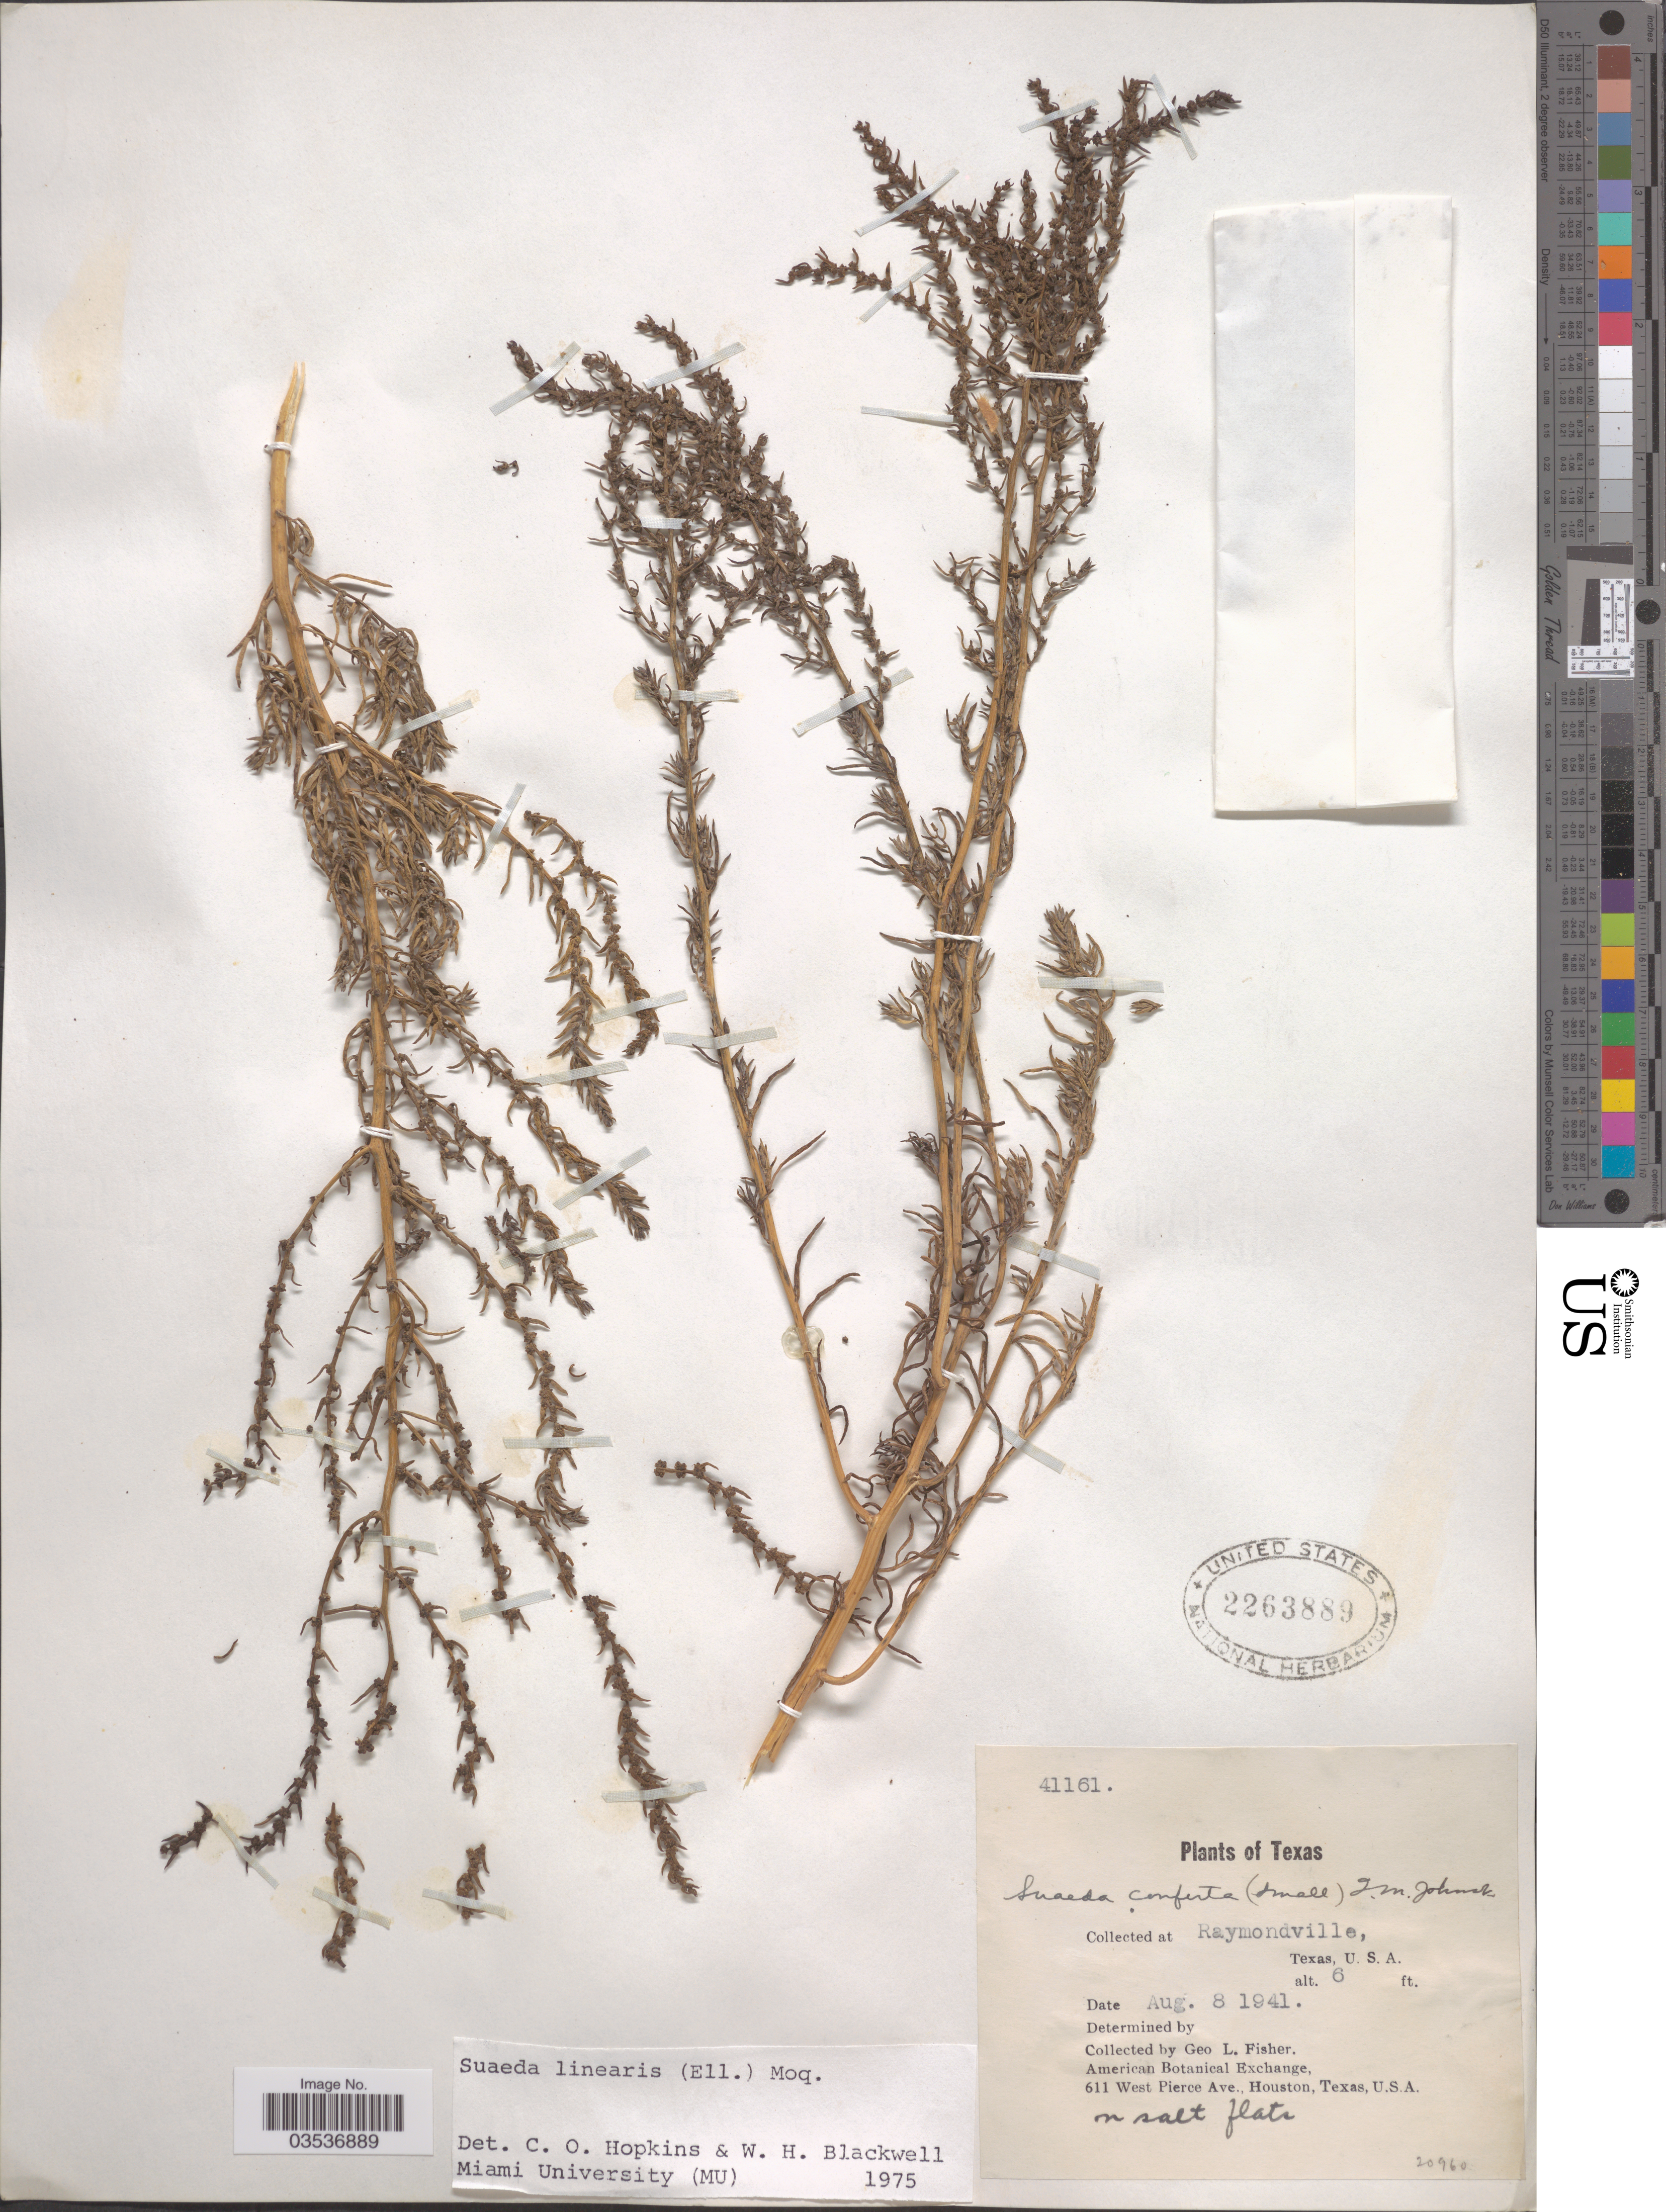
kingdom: Plantae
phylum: Tracheophyta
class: Magnoliopsida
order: Caryophyllales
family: Amaranthaceae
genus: Dondia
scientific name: Dondia linearis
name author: (Elliott) A. Heller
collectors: G. L. Fisher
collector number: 41161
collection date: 1941-08-08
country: United States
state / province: Texas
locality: At Raymondville.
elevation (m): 2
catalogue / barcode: US 2263889